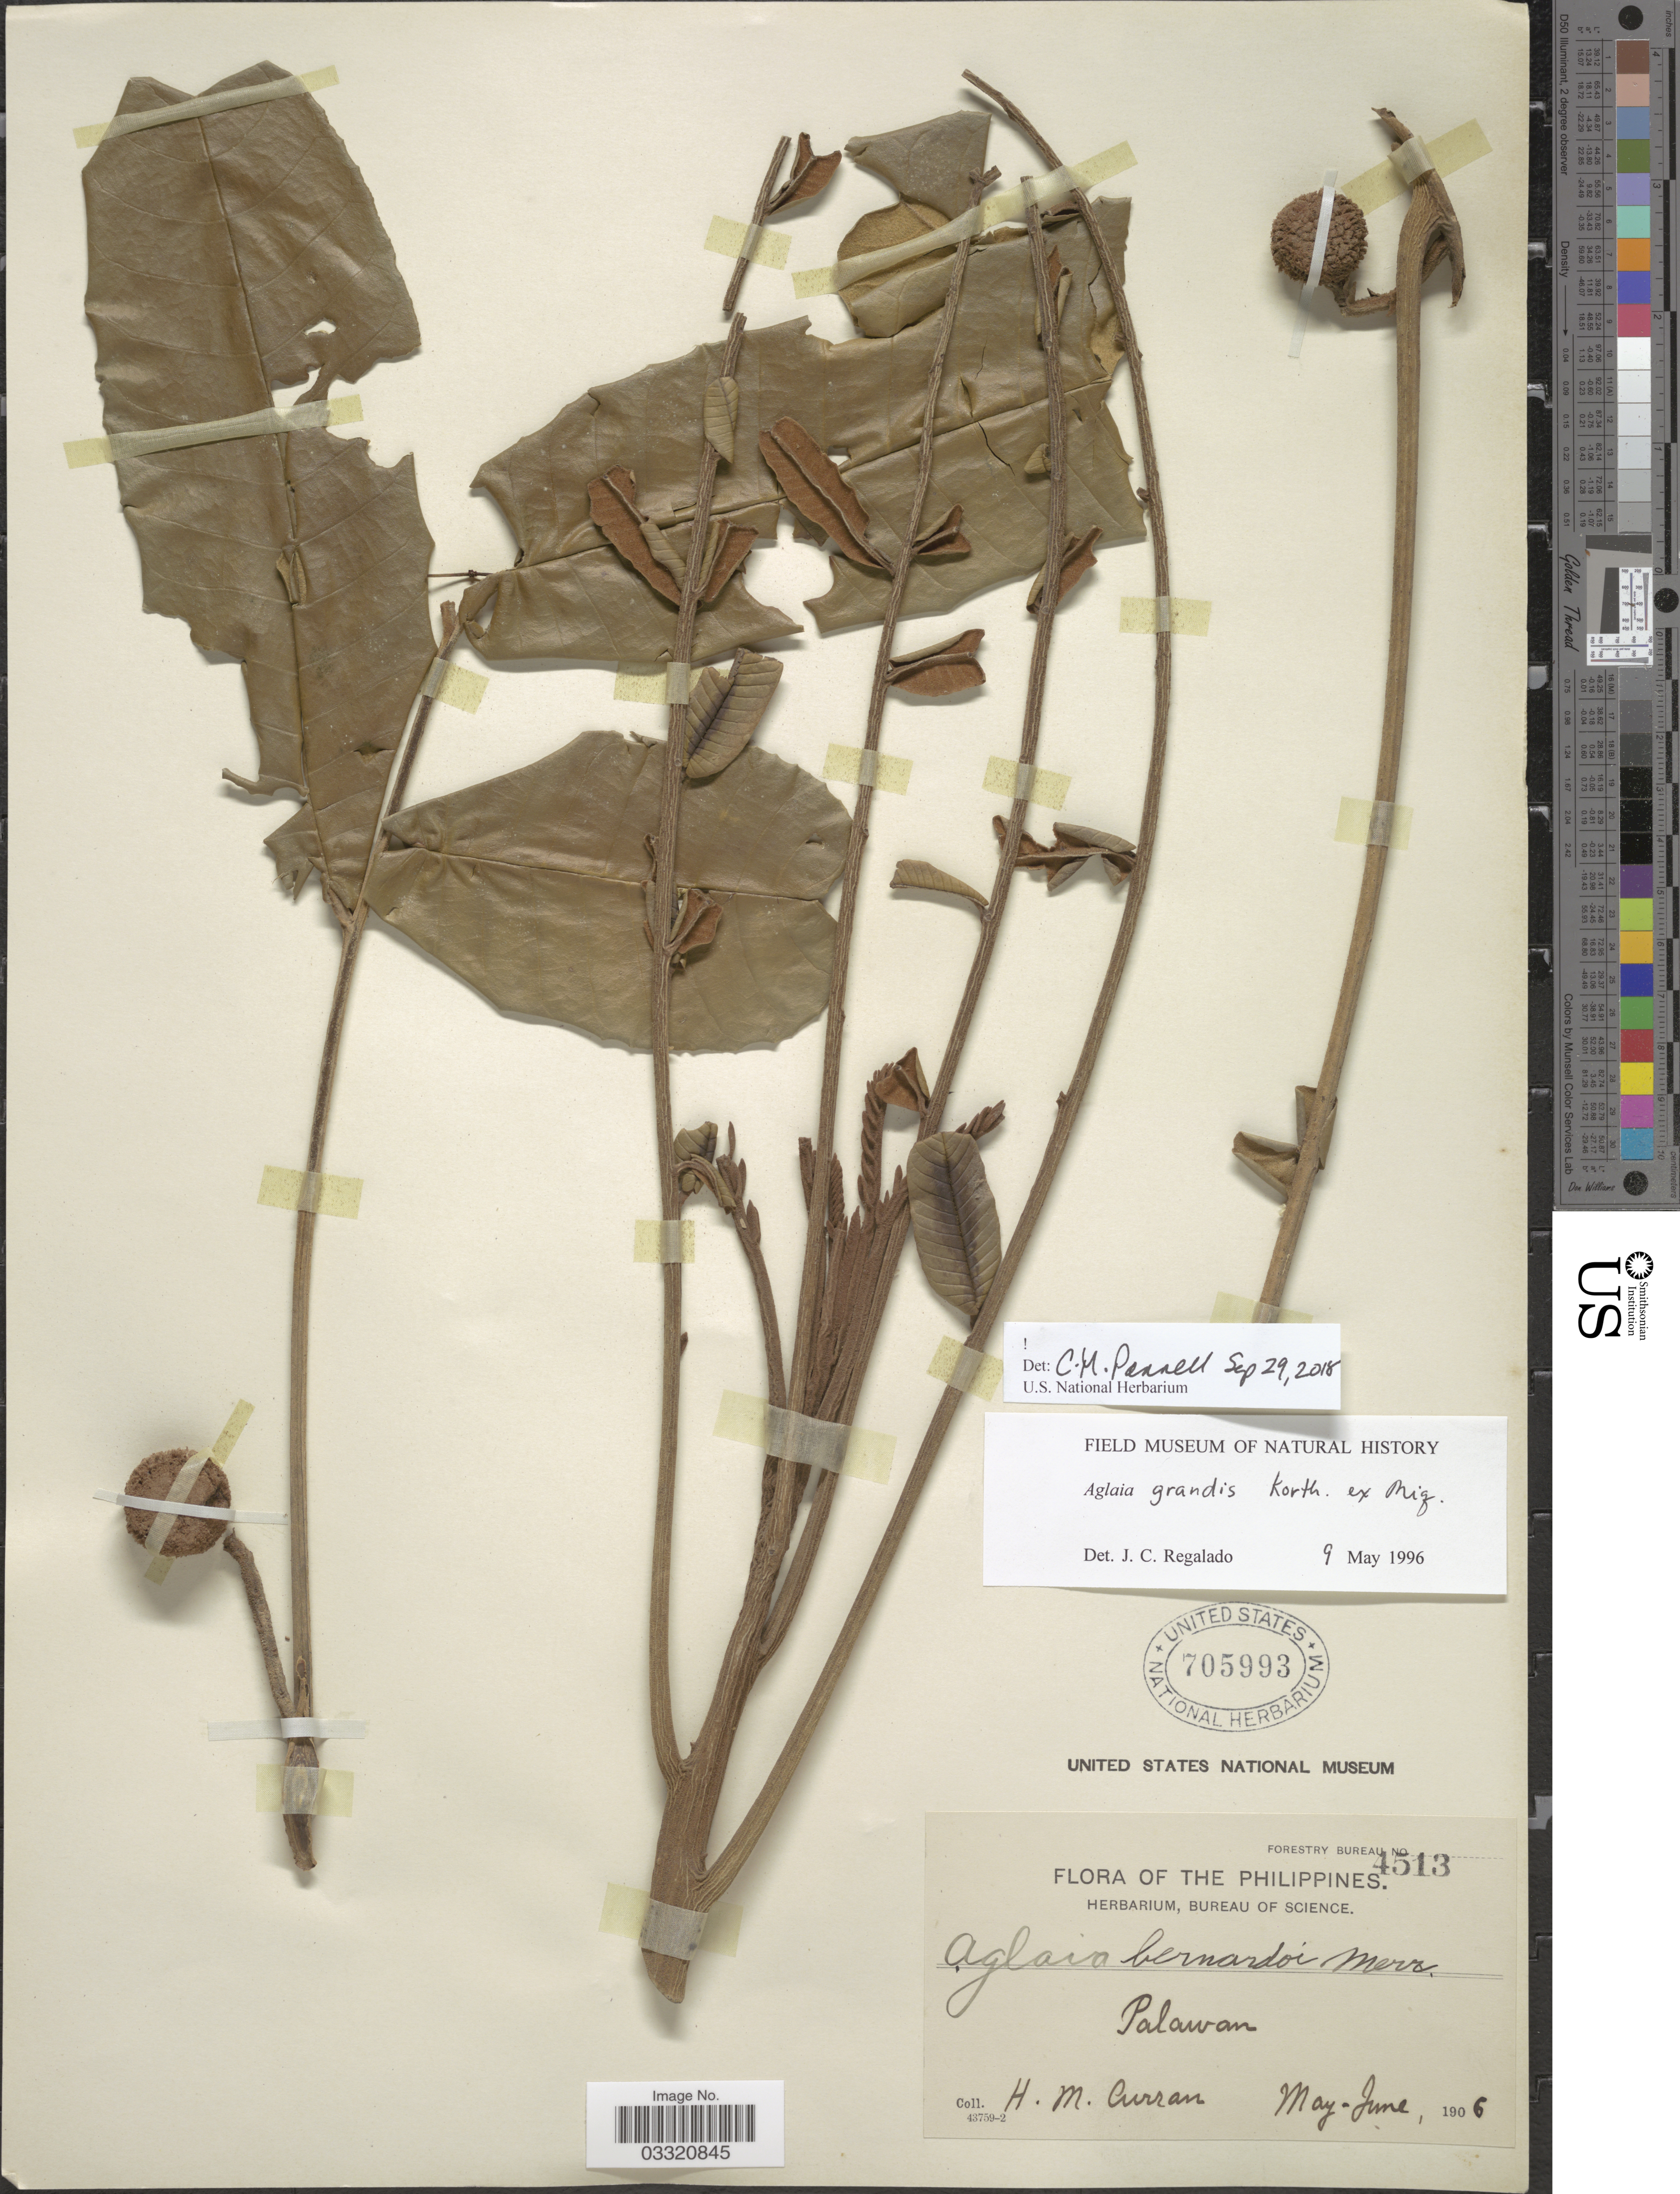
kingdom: Plantae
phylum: Tracheophyta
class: Magnoliopsida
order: Sapindales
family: Meliaceae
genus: Aglaia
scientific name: Aglaia grandis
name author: Korth.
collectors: H. M. Curran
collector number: Forestry Bureau 4513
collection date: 1906-05/1906-06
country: Philippines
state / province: Mimaropa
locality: Palawan.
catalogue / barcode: US 705993